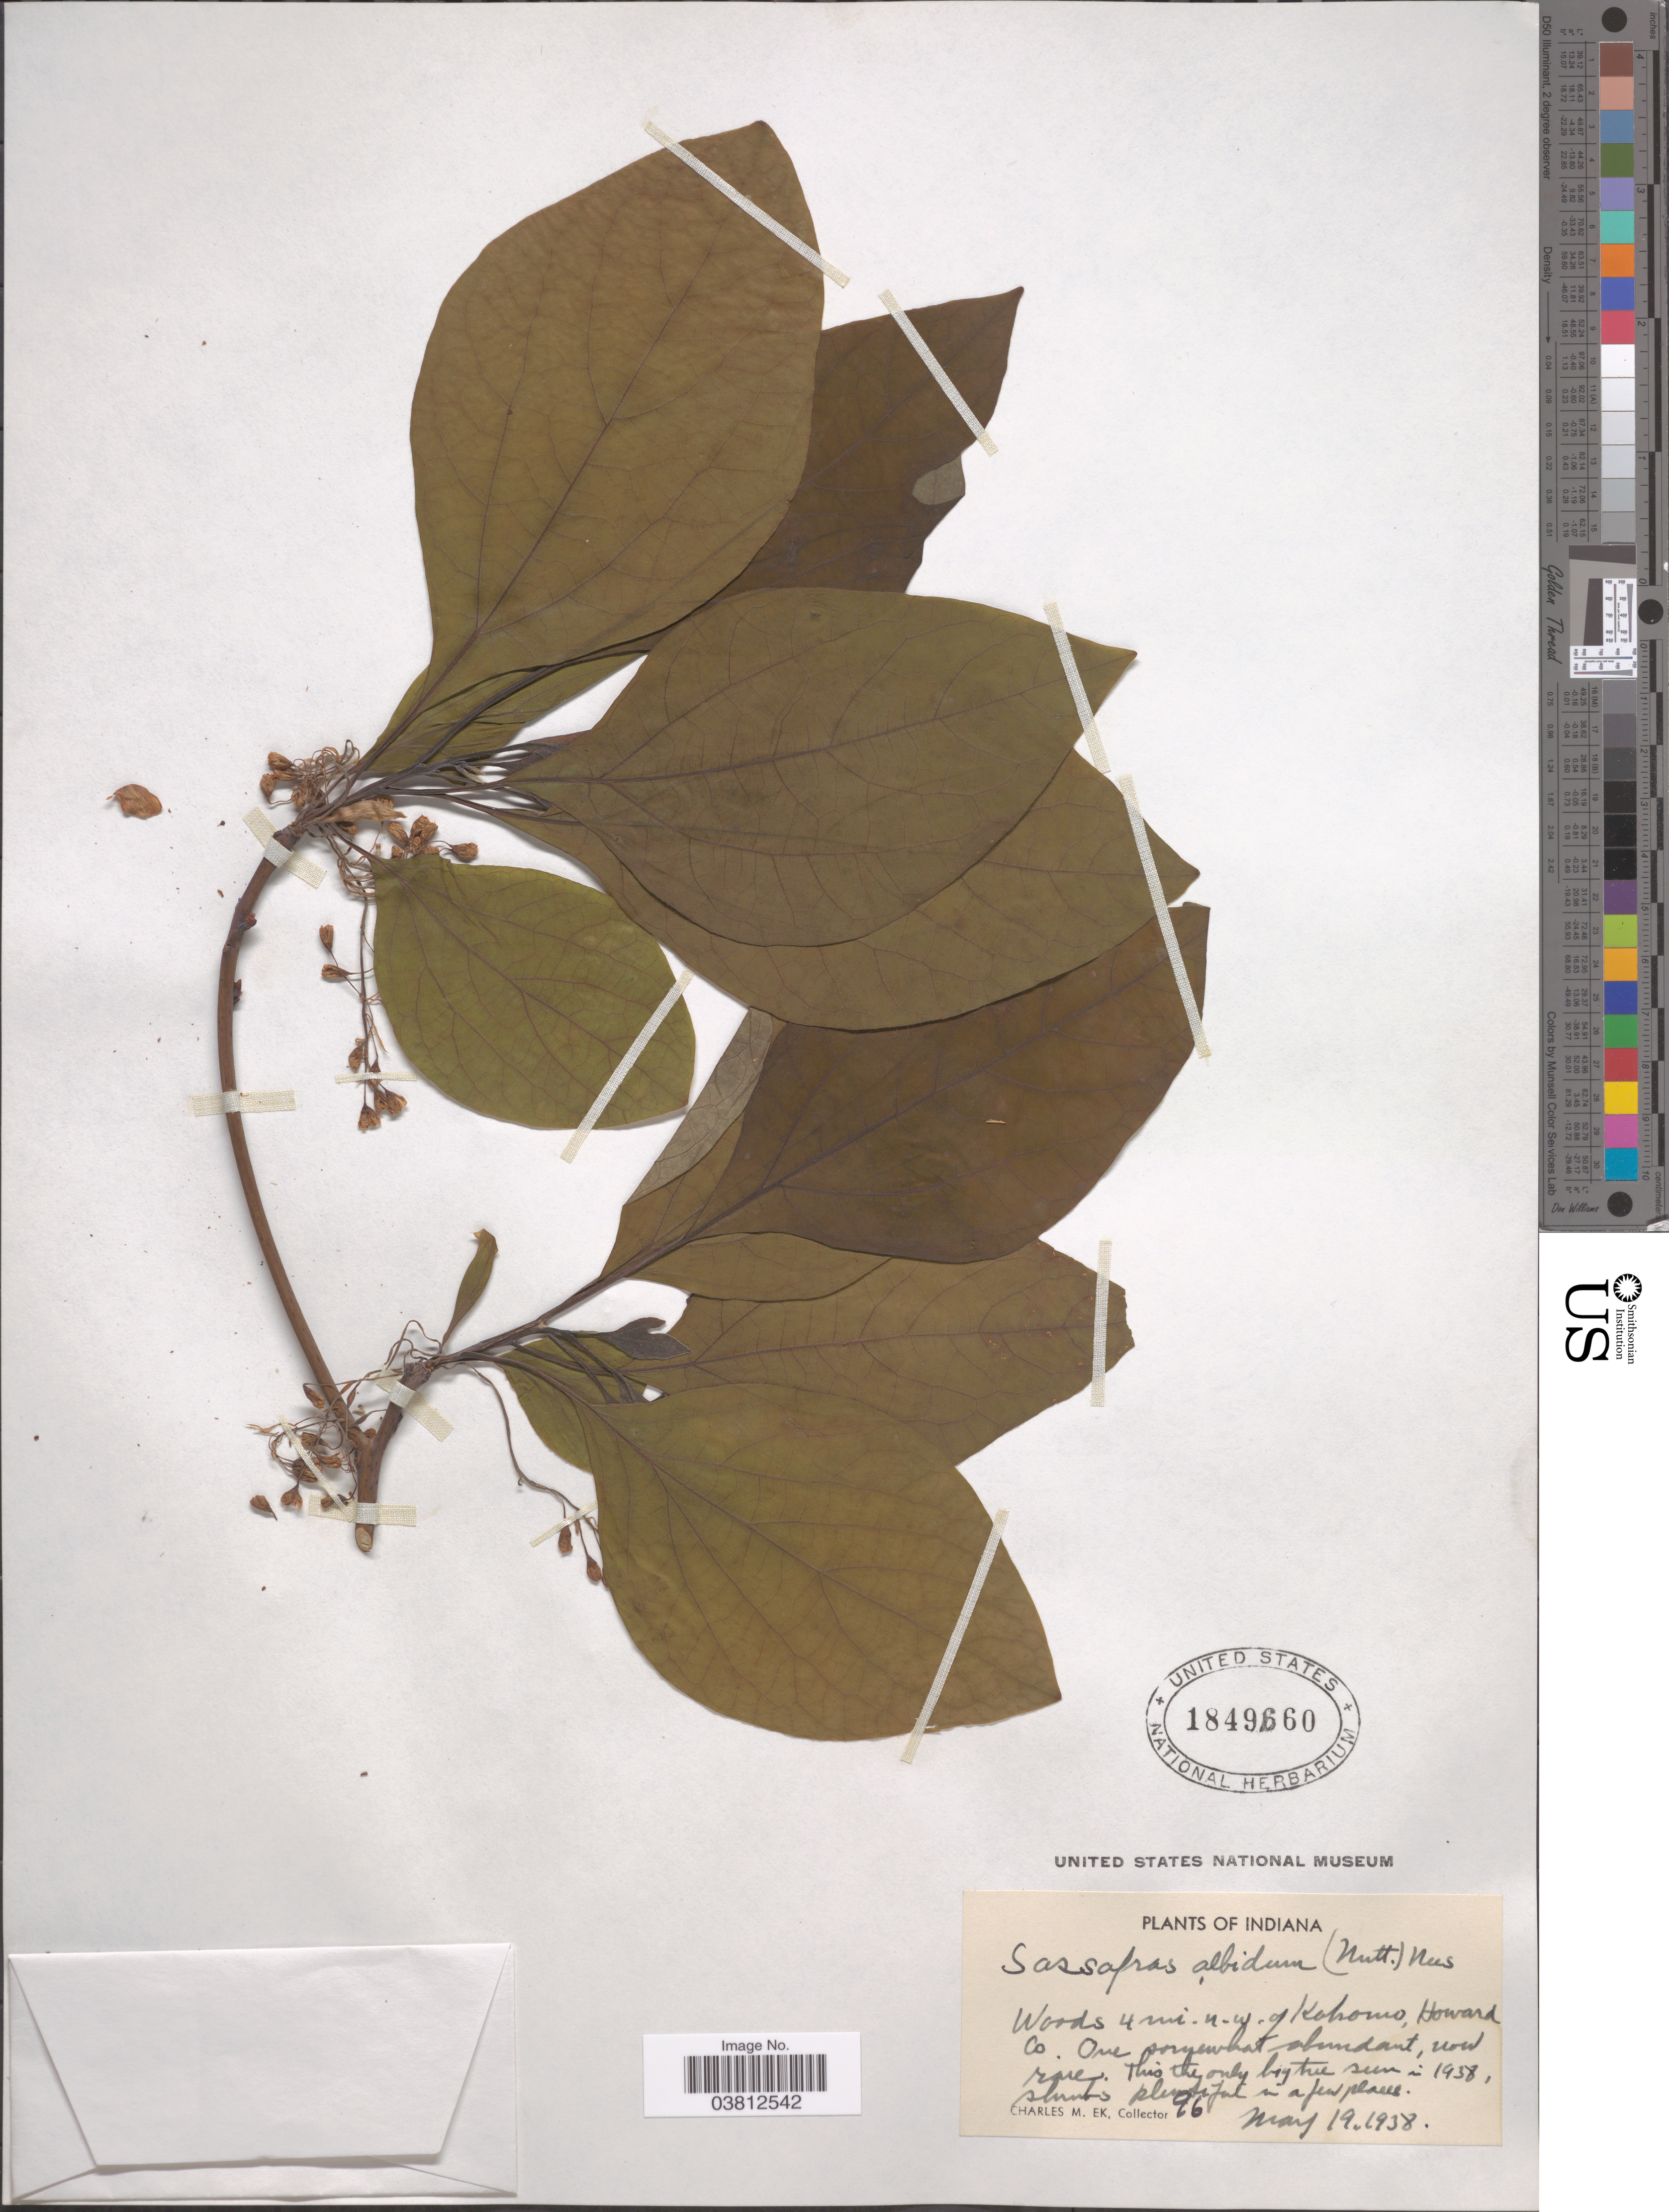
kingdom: Plantae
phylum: Tracheophyta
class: Magnoliopsida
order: Laurales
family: Lauraceae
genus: Sassafras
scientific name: Sassafras albidum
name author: (Nutt.) Nees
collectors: C. Ek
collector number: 96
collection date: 1938-05-19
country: United States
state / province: Indiana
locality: Woods 4 mi. n.w. of Kokomo, Howard Co.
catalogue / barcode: US 1849660